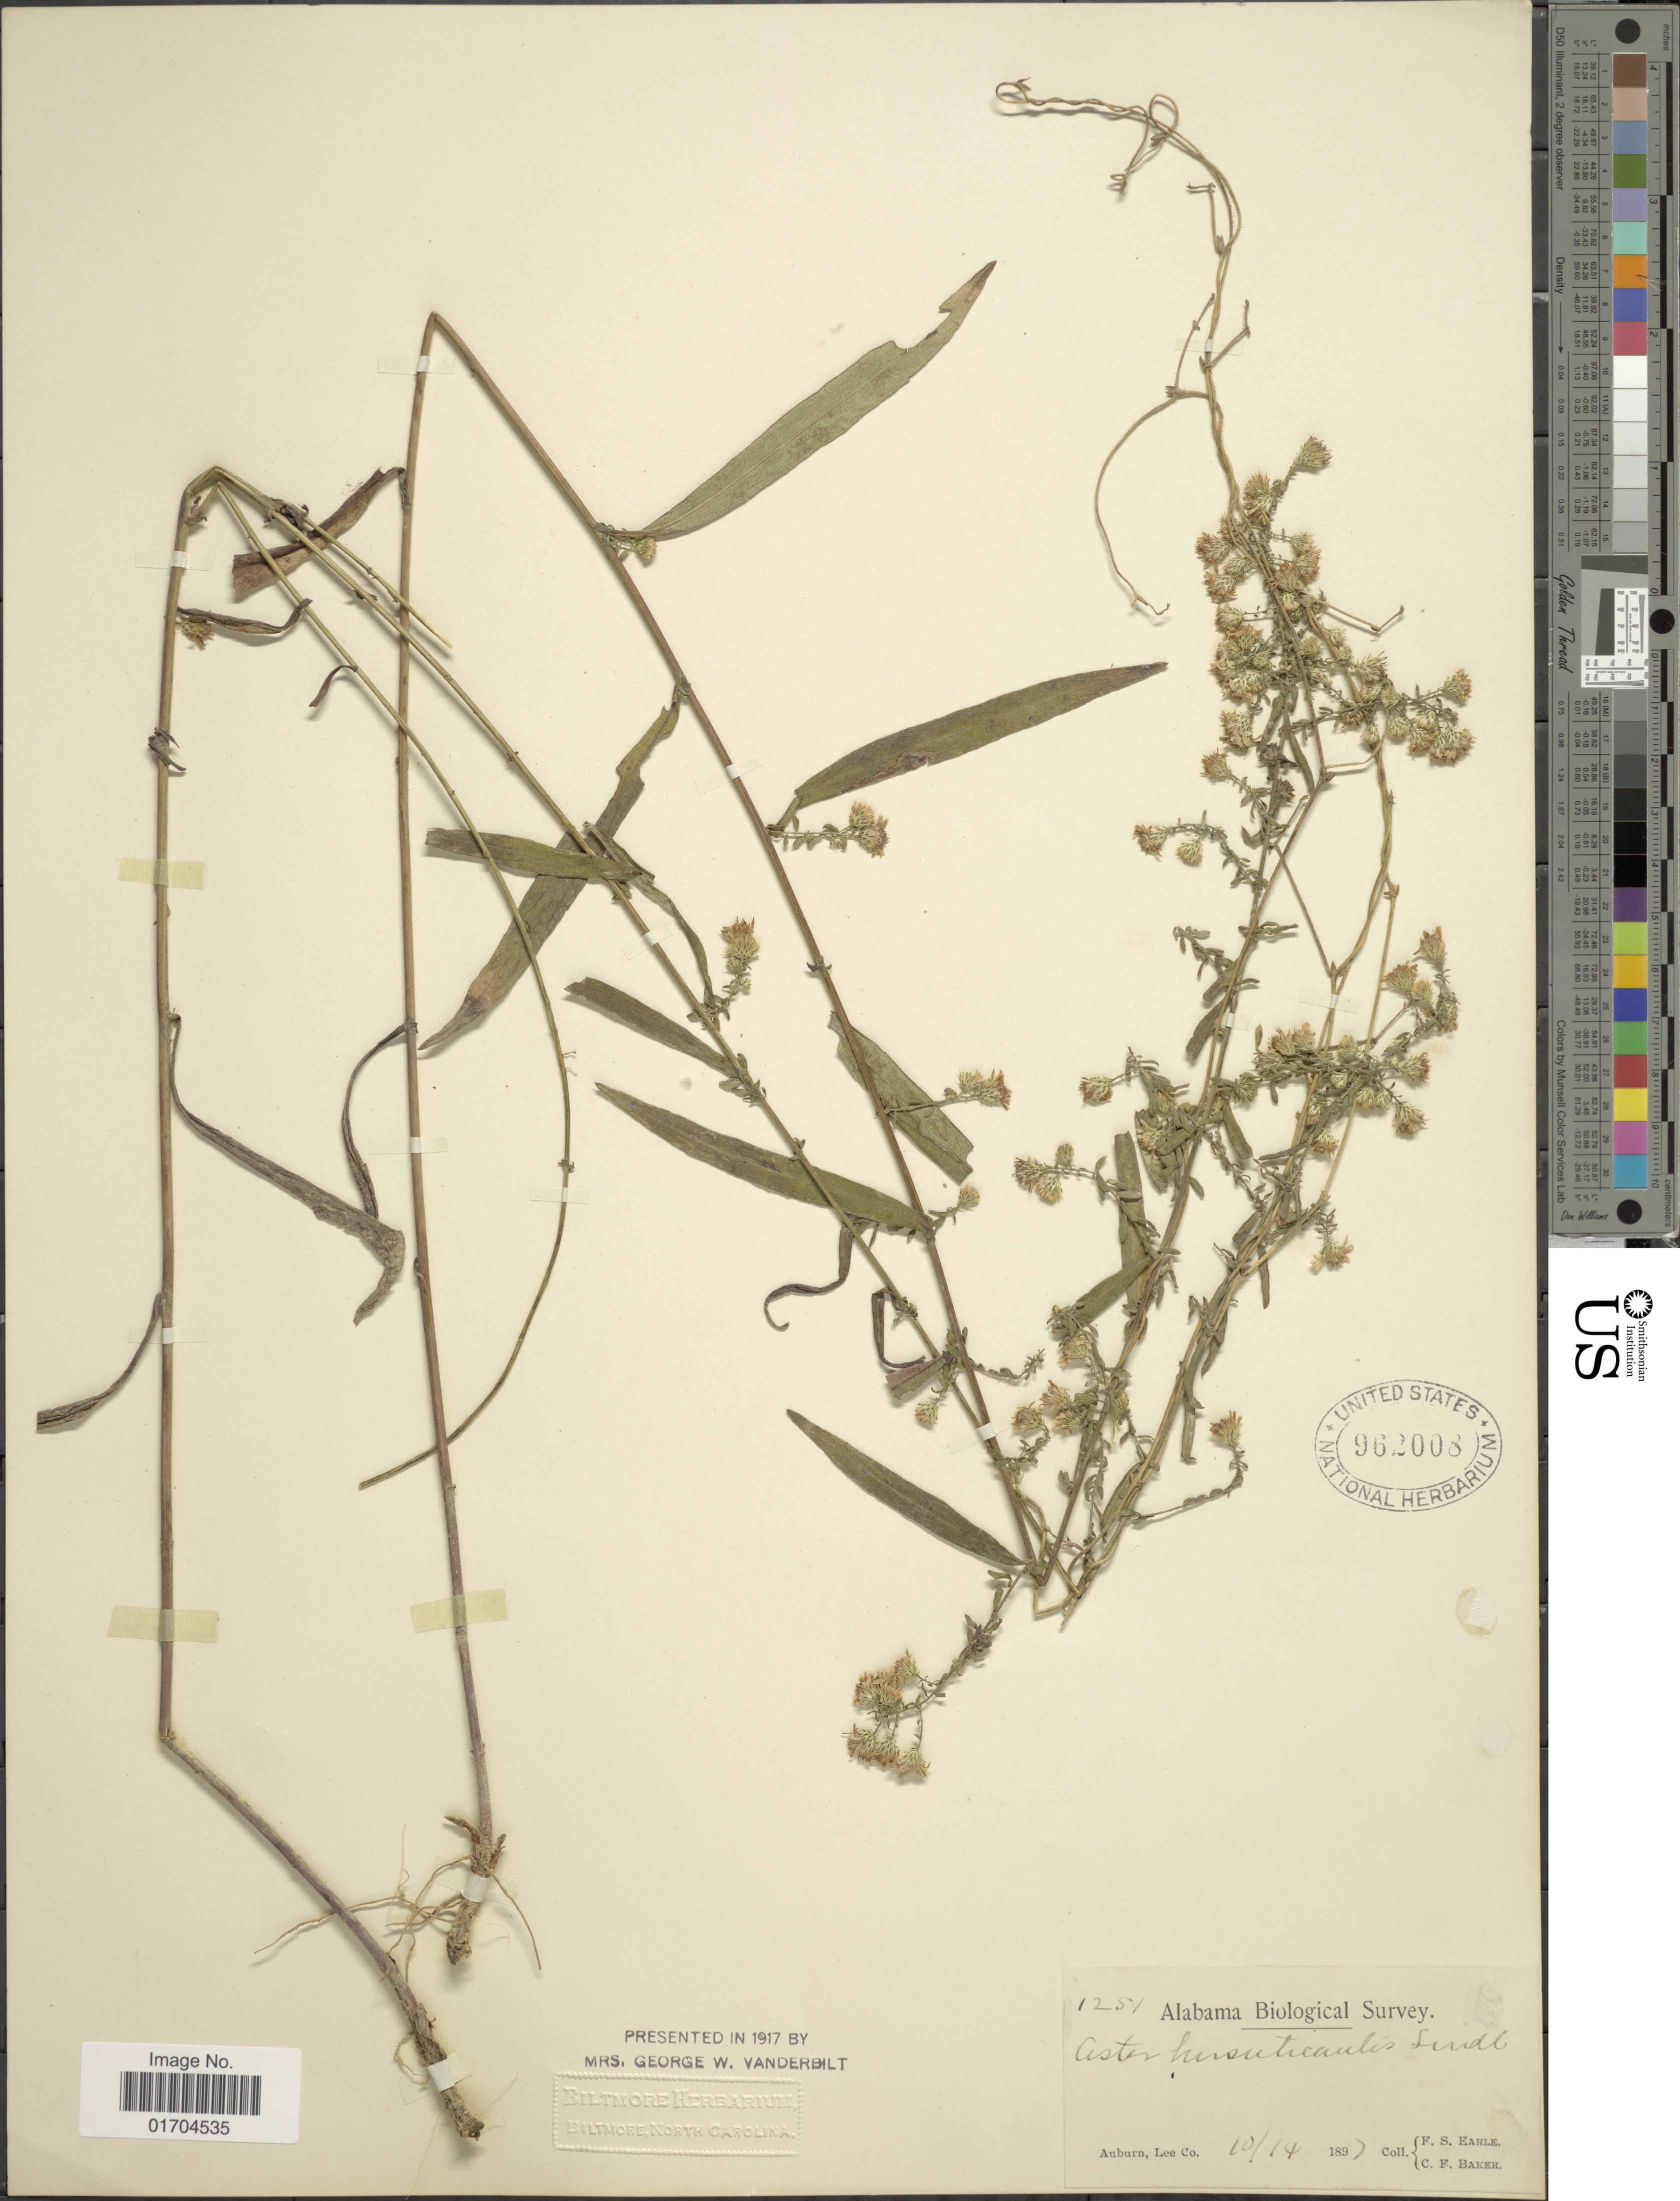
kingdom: Plantae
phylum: Tracheophyta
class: Magnoliopsida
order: Asterales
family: Asteraceae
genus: Symphyotrichum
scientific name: Symphyotrichum sp.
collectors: F. S. Earle & C. F. Baker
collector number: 1251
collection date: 1897-10-14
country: United States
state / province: Alabama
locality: Auburn, Lee Co.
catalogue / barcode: US 962008